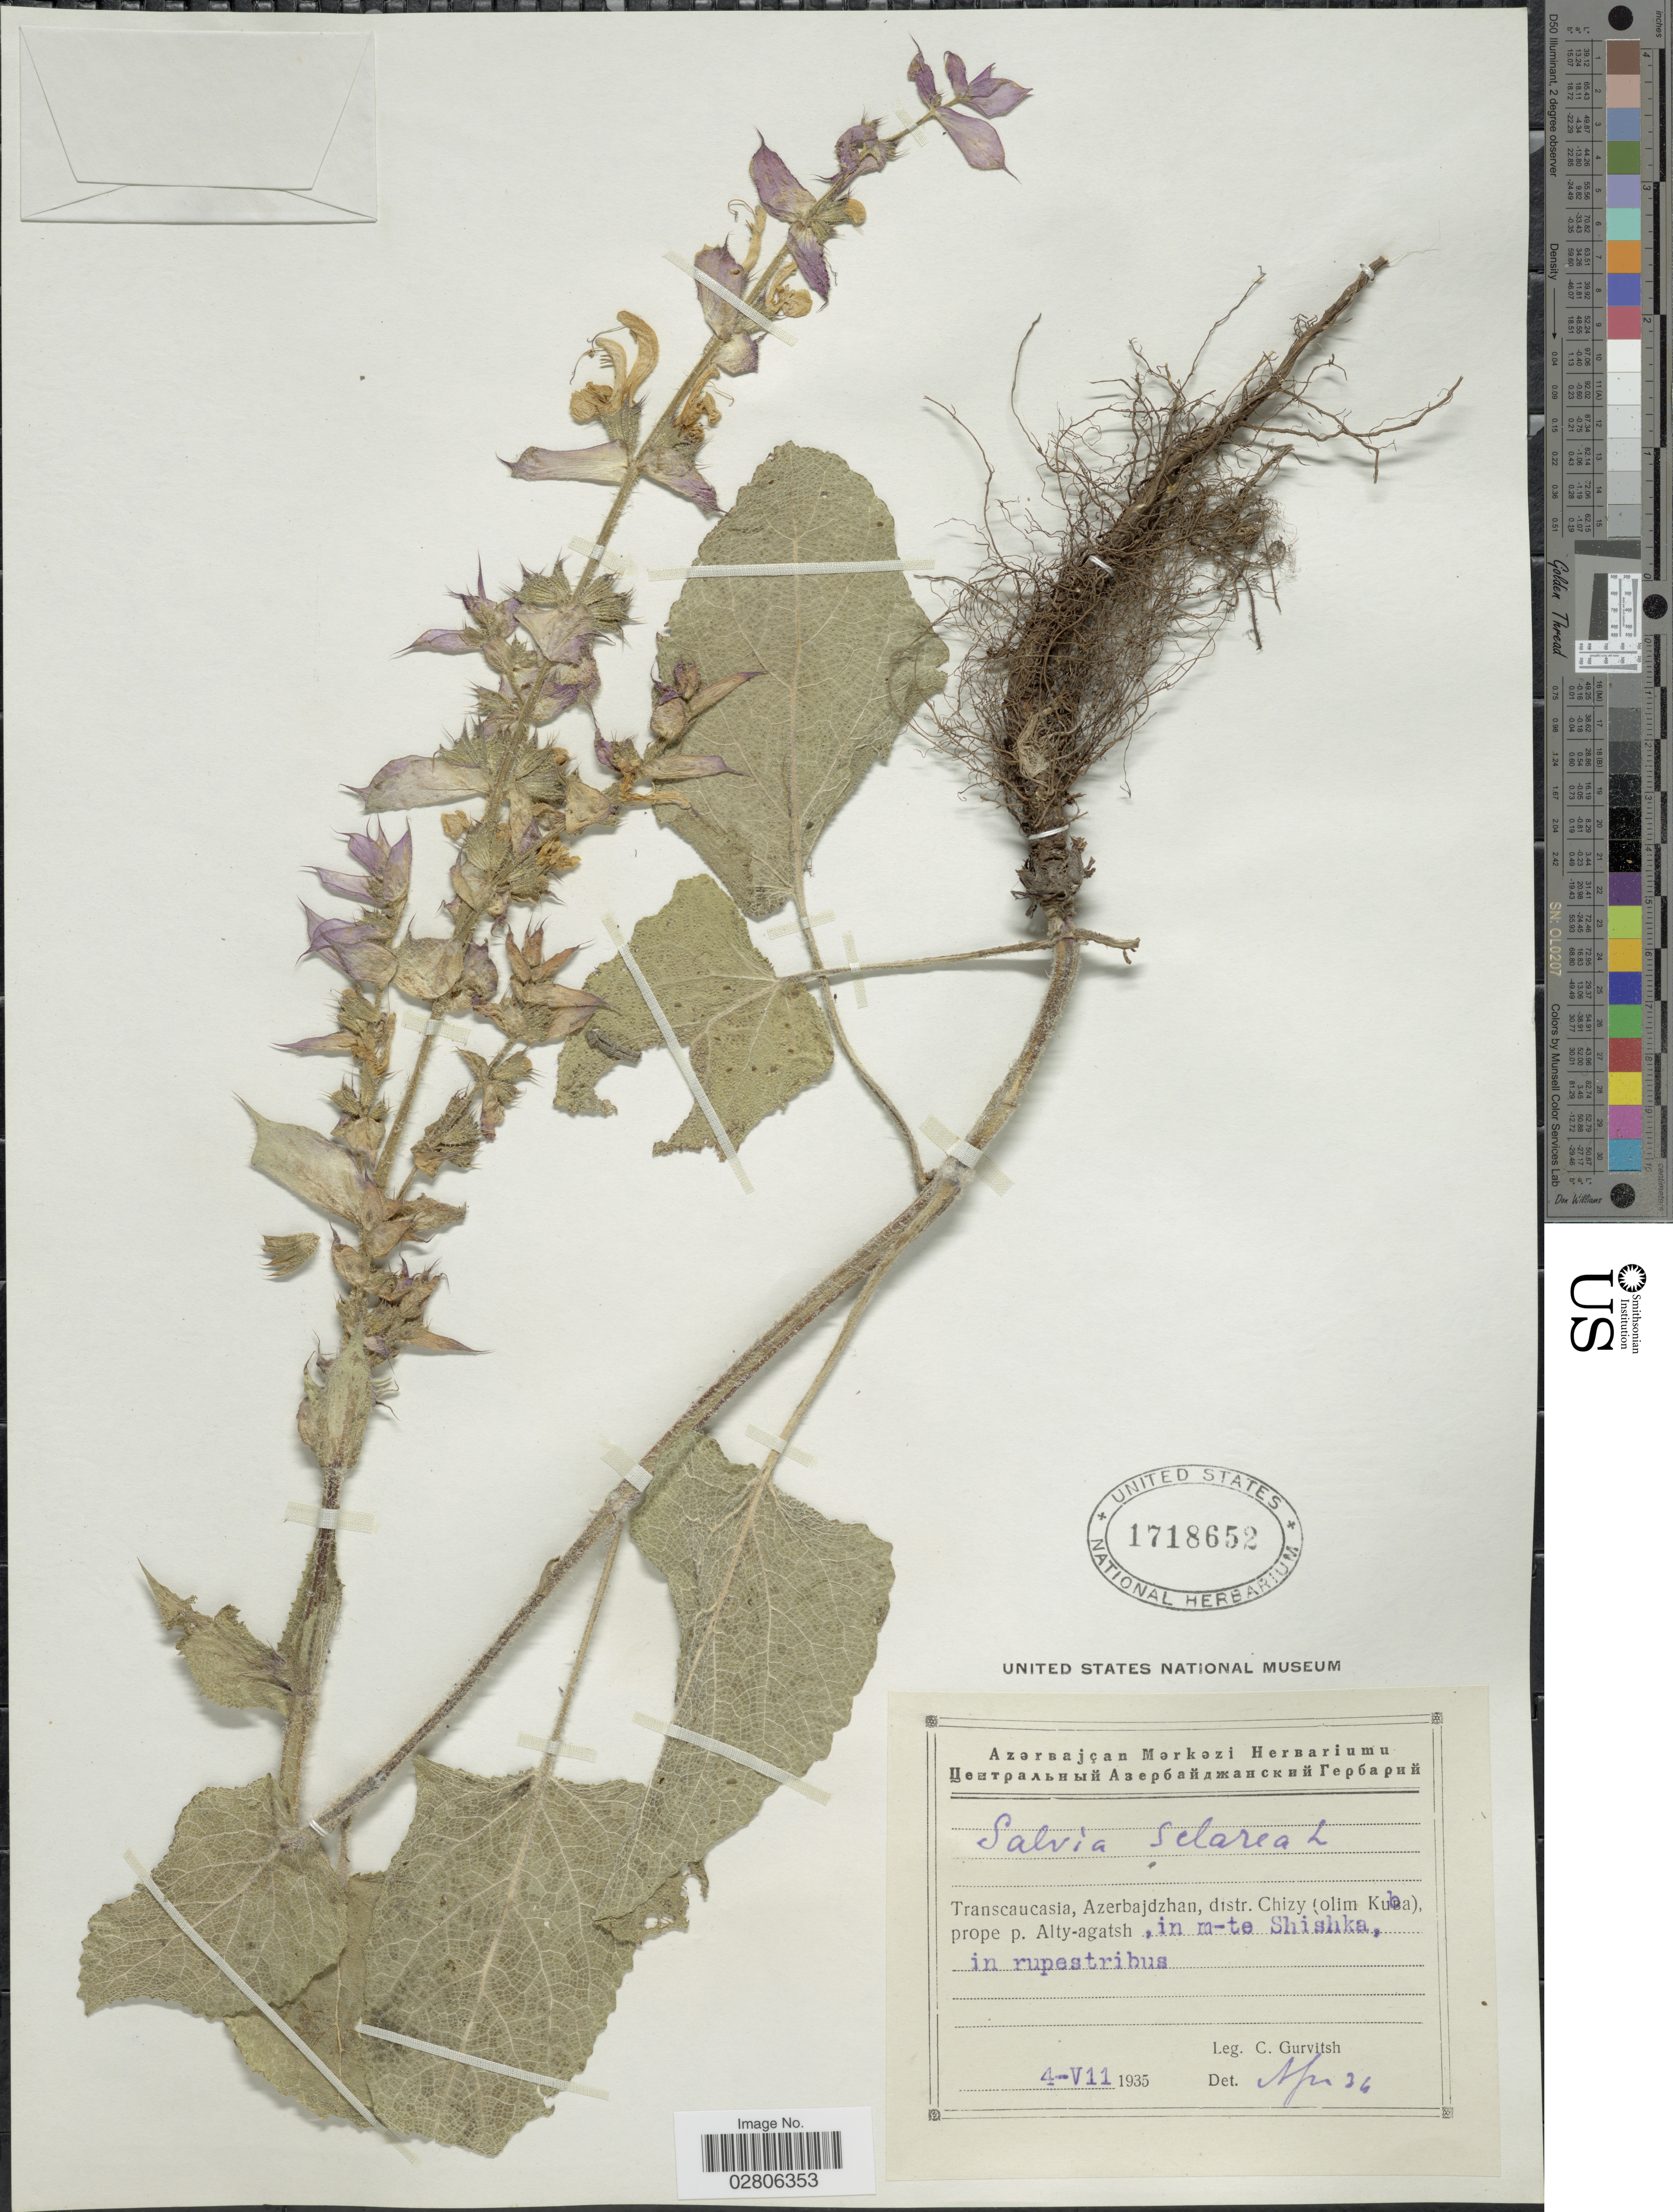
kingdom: Plantae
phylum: Tracheophyta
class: Magnoliopsida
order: Lamiales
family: Lamiaceae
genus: Salvia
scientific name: Salvia sclarea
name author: L.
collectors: C. Gurvitsh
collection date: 1935-07-04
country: Azerbaijan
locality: Transcaucasia, Azerbadjzhan, distr. Chizy (olim Kuba), prope p. Alty-agatsh, in m-te Shishka, in rupestribus.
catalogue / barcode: US 1718652